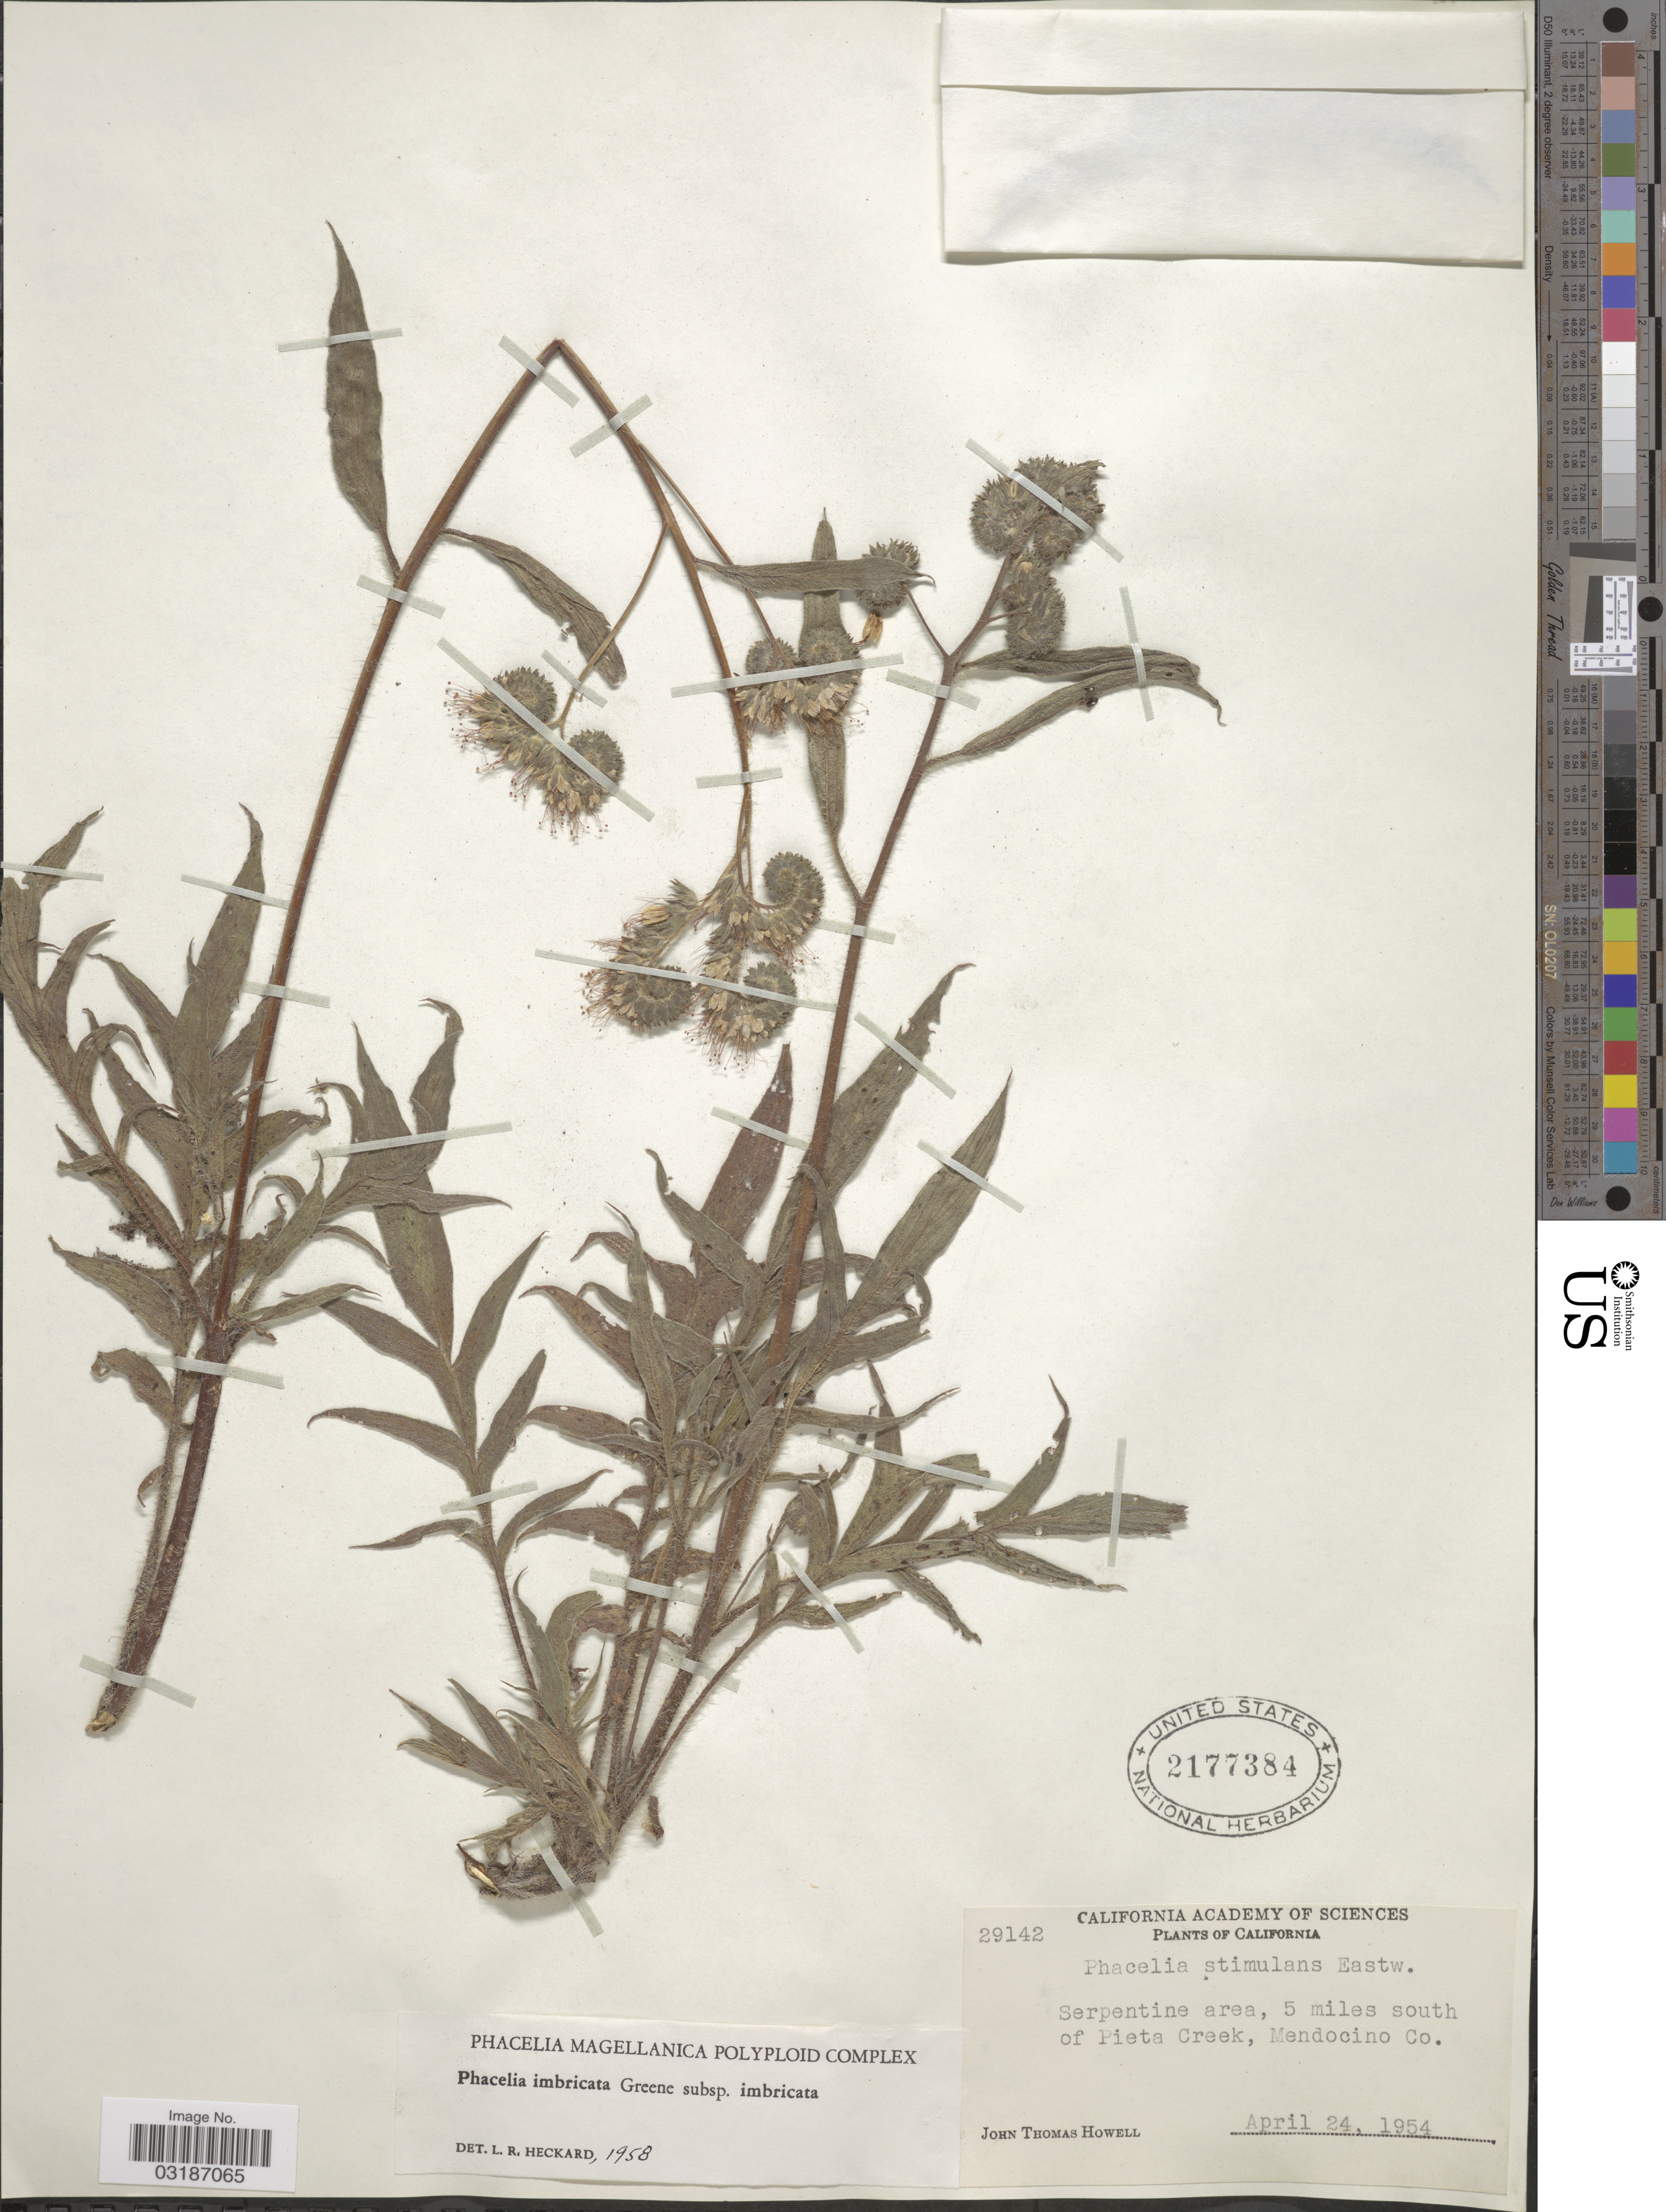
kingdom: Plantae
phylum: Tracheophyta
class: Magnoliopsida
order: Boraginales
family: Hydrophyllaceae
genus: Phacelia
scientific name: Phacelia imbricata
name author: Greene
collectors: J. T. Howell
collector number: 29142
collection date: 1954-04-24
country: United States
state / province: California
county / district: Mendocino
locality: Serpentine area, 5 miles south of Pieta Creek, Mendocino Co.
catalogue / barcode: US 2177384